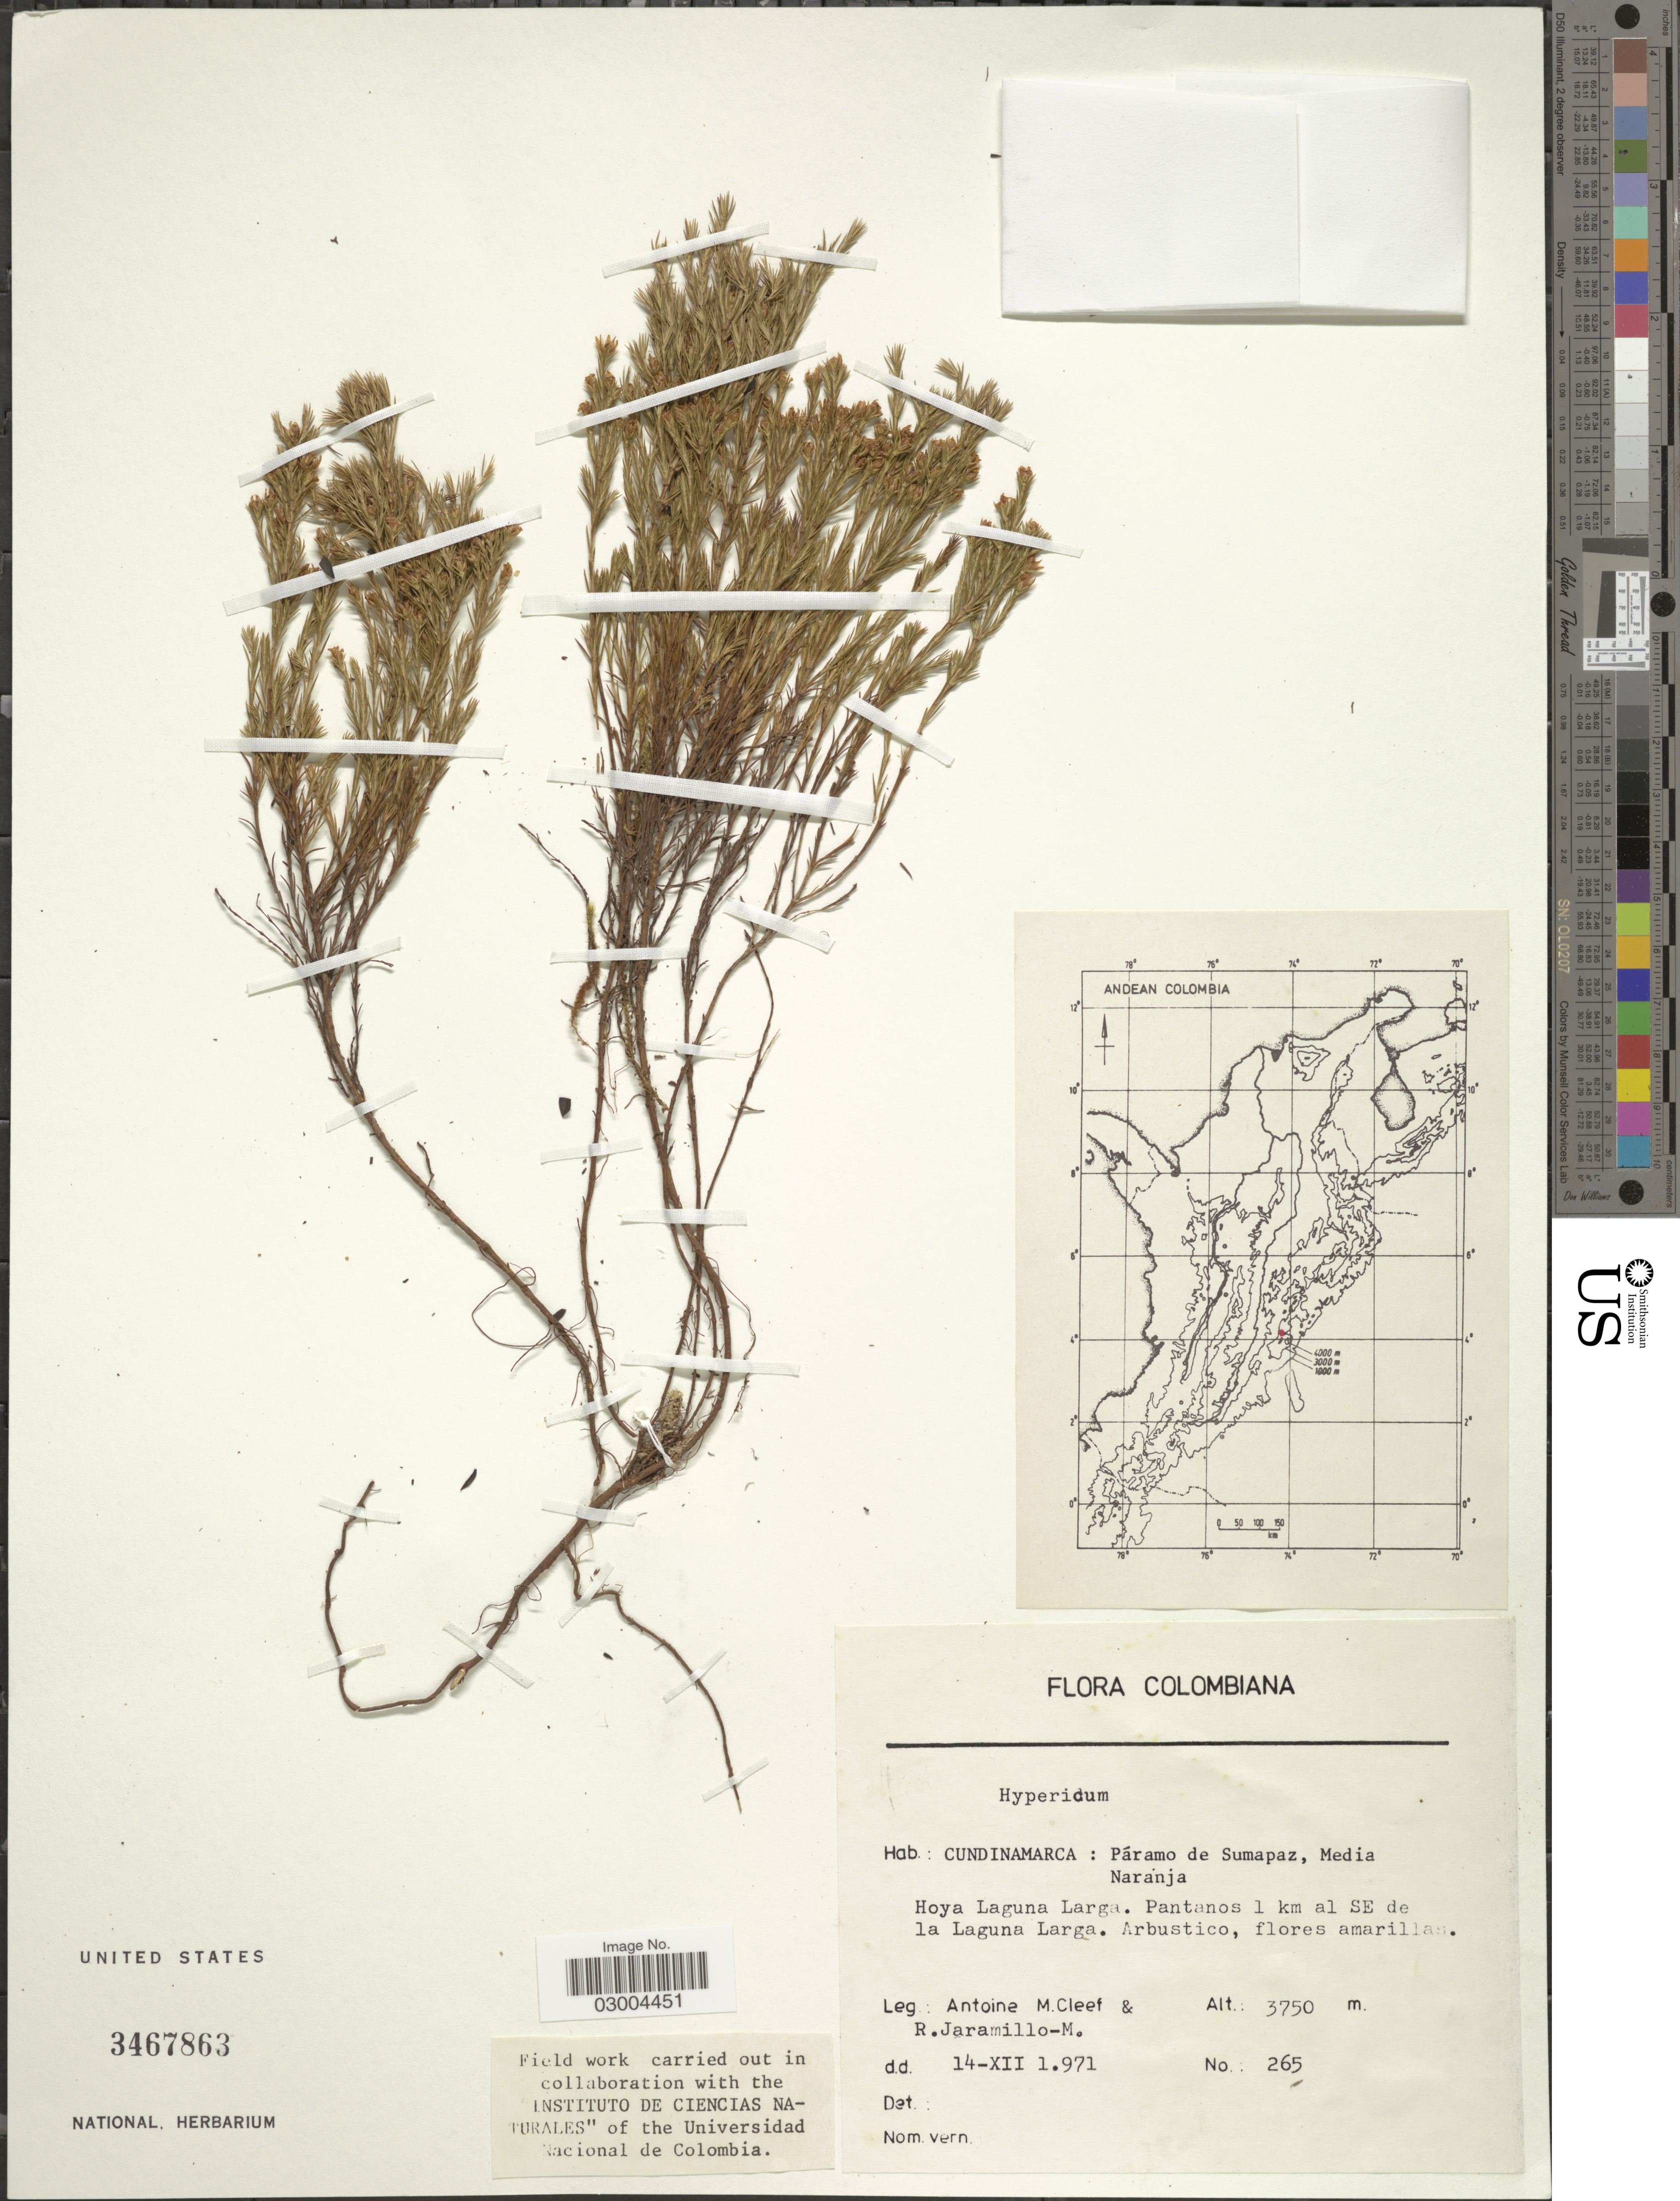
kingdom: Plantae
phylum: Tracheophyta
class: Magnoliopsida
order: Malpighiales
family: Hypericaceae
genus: Hypericum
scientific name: Hypericum sp.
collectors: A. M. Cleef & R. Jaramillo M.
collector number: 265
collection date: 1971-12-14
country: Colombia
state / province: Cundinamarca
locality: Páramo de Sumapaz, Media Naranja. Hoya Laguna Larga. Pantanos 1 km al SE de la Laguna Larga.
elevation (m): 3750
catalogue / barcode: US 3467863